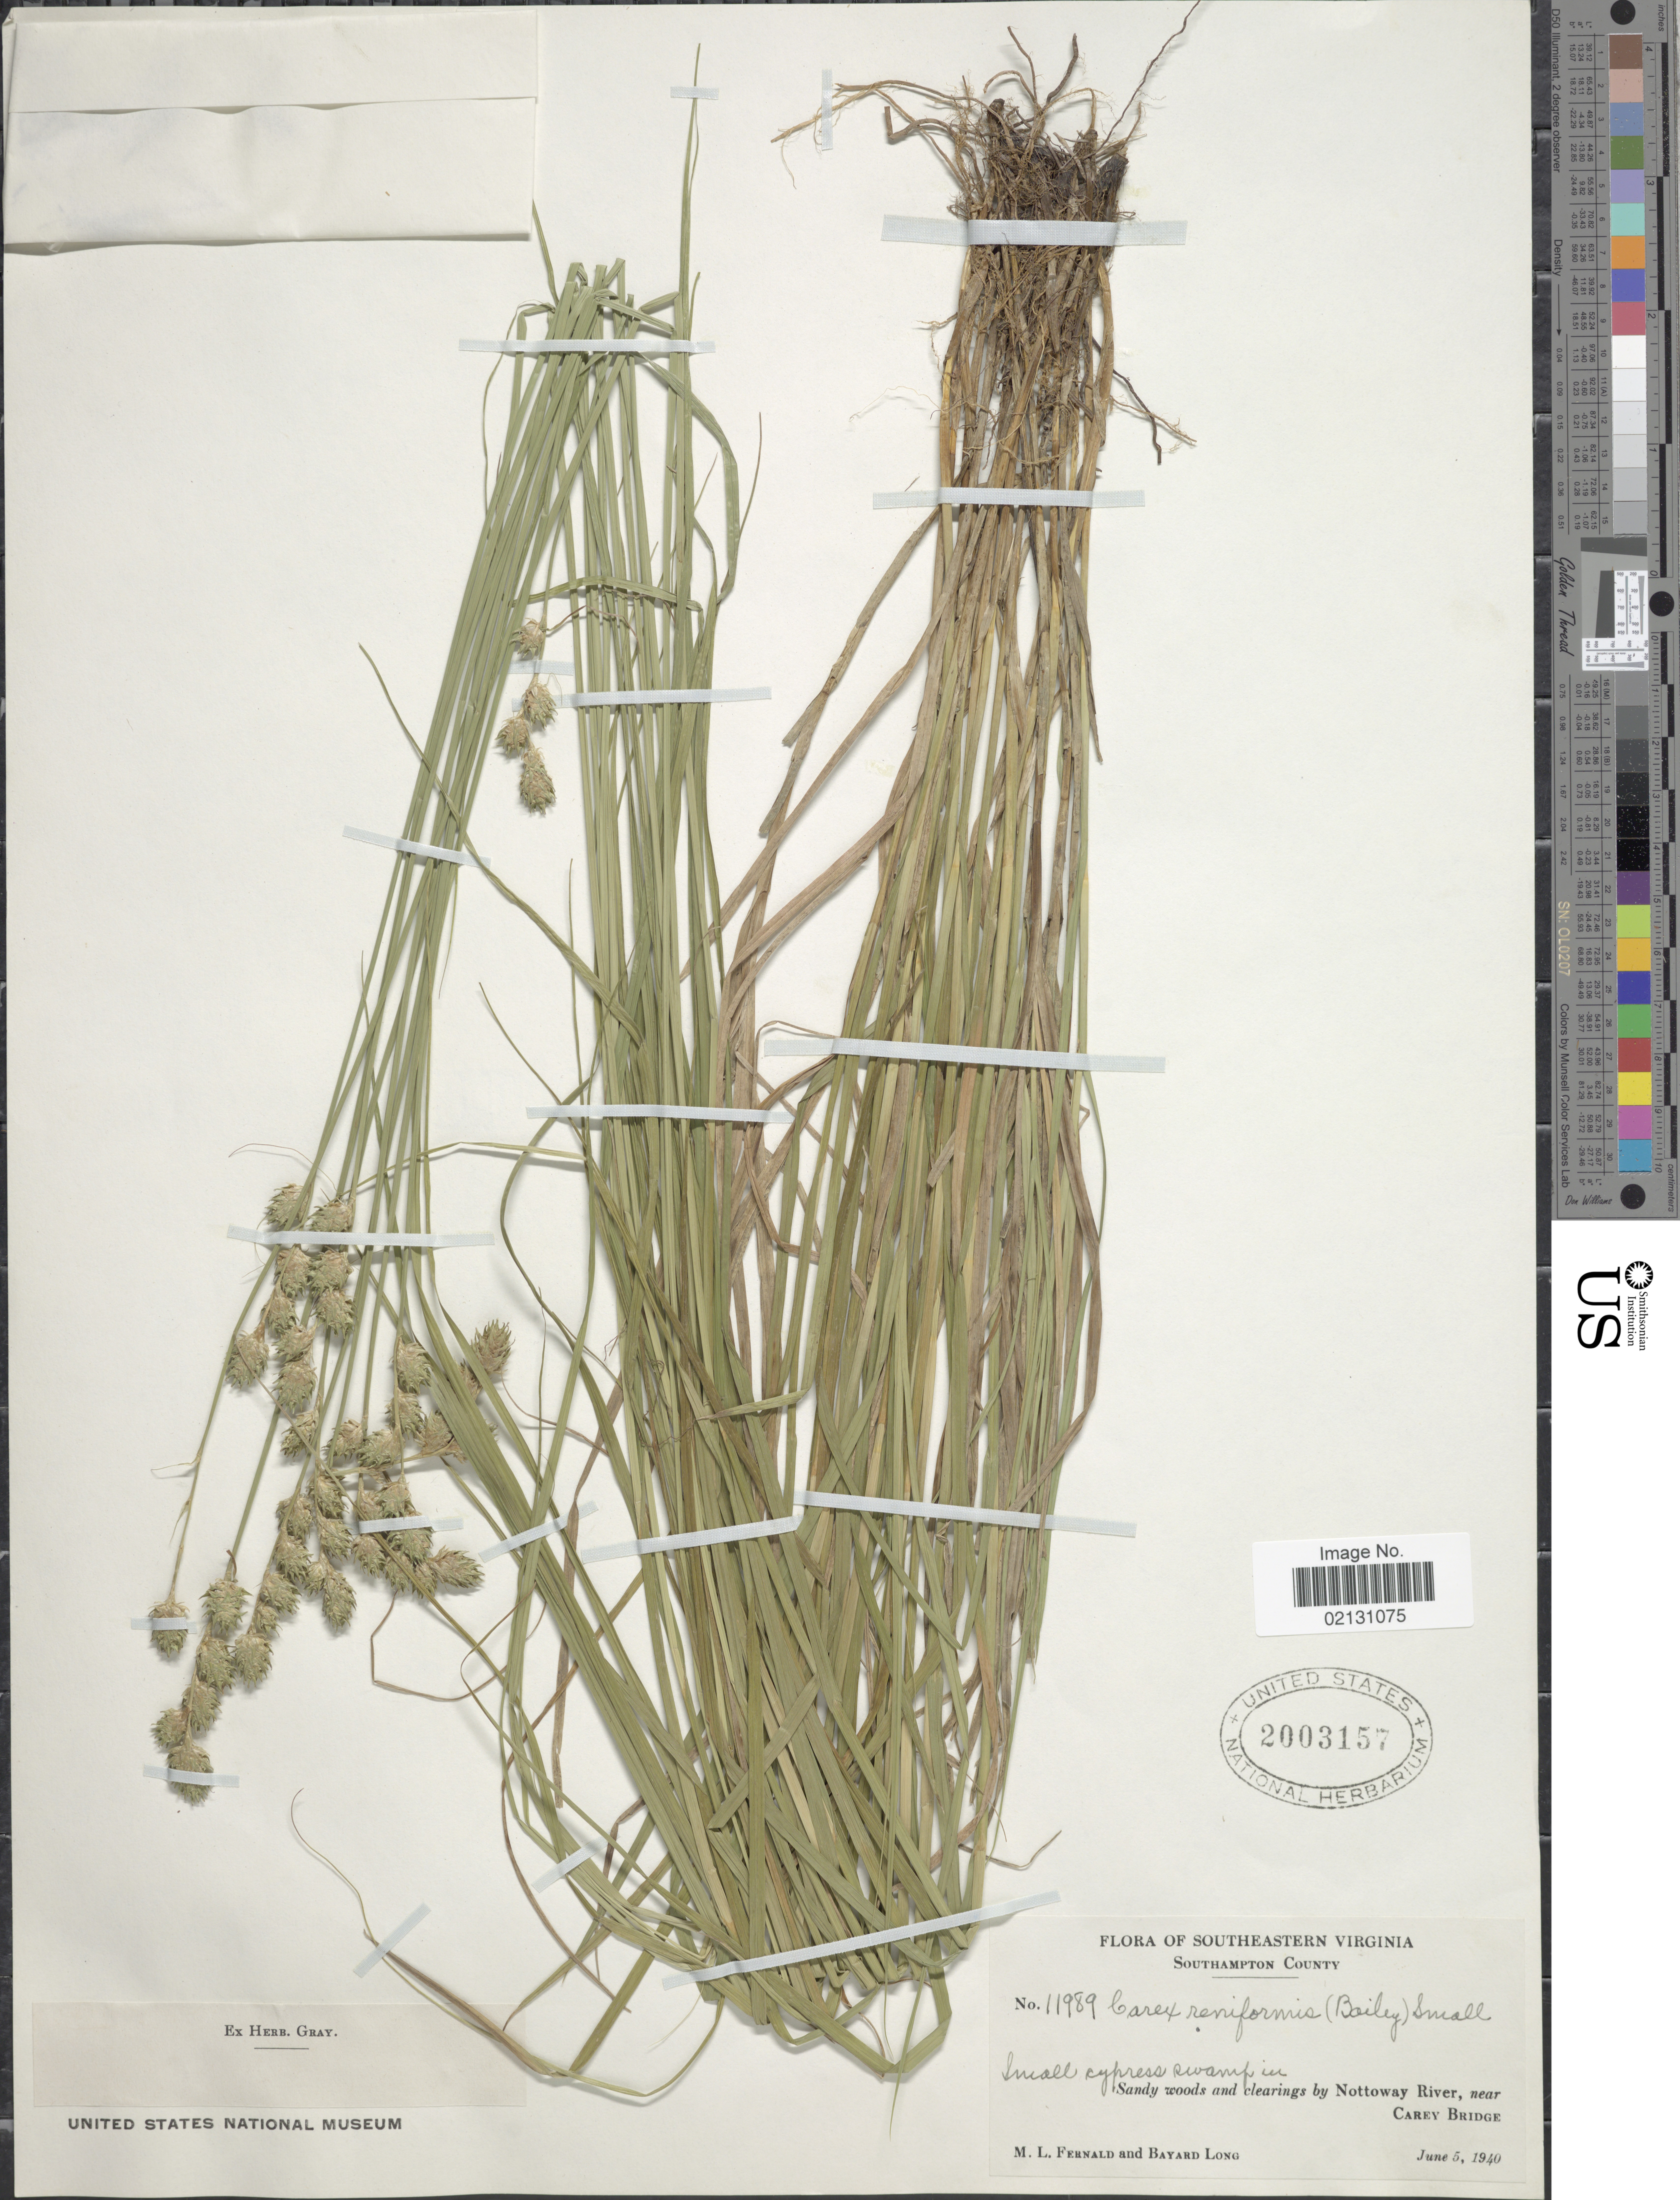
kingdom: Plantae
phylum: Tracheophyta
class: Liliopsida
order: Poales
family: Cyperaceae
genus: Carex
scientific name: Carex reniformis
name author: (L.H. Bailey) Small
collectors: M. L. Fernald & B. Long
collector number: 11989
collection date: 1940-06-05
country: United States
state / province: Virginia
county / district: Southampton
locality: Southeastern Virginia, Southampton County, Small cypress swamp in Sandy woods and clearings by Nottoway River, near Carey Bridge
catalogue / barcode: US 2003157